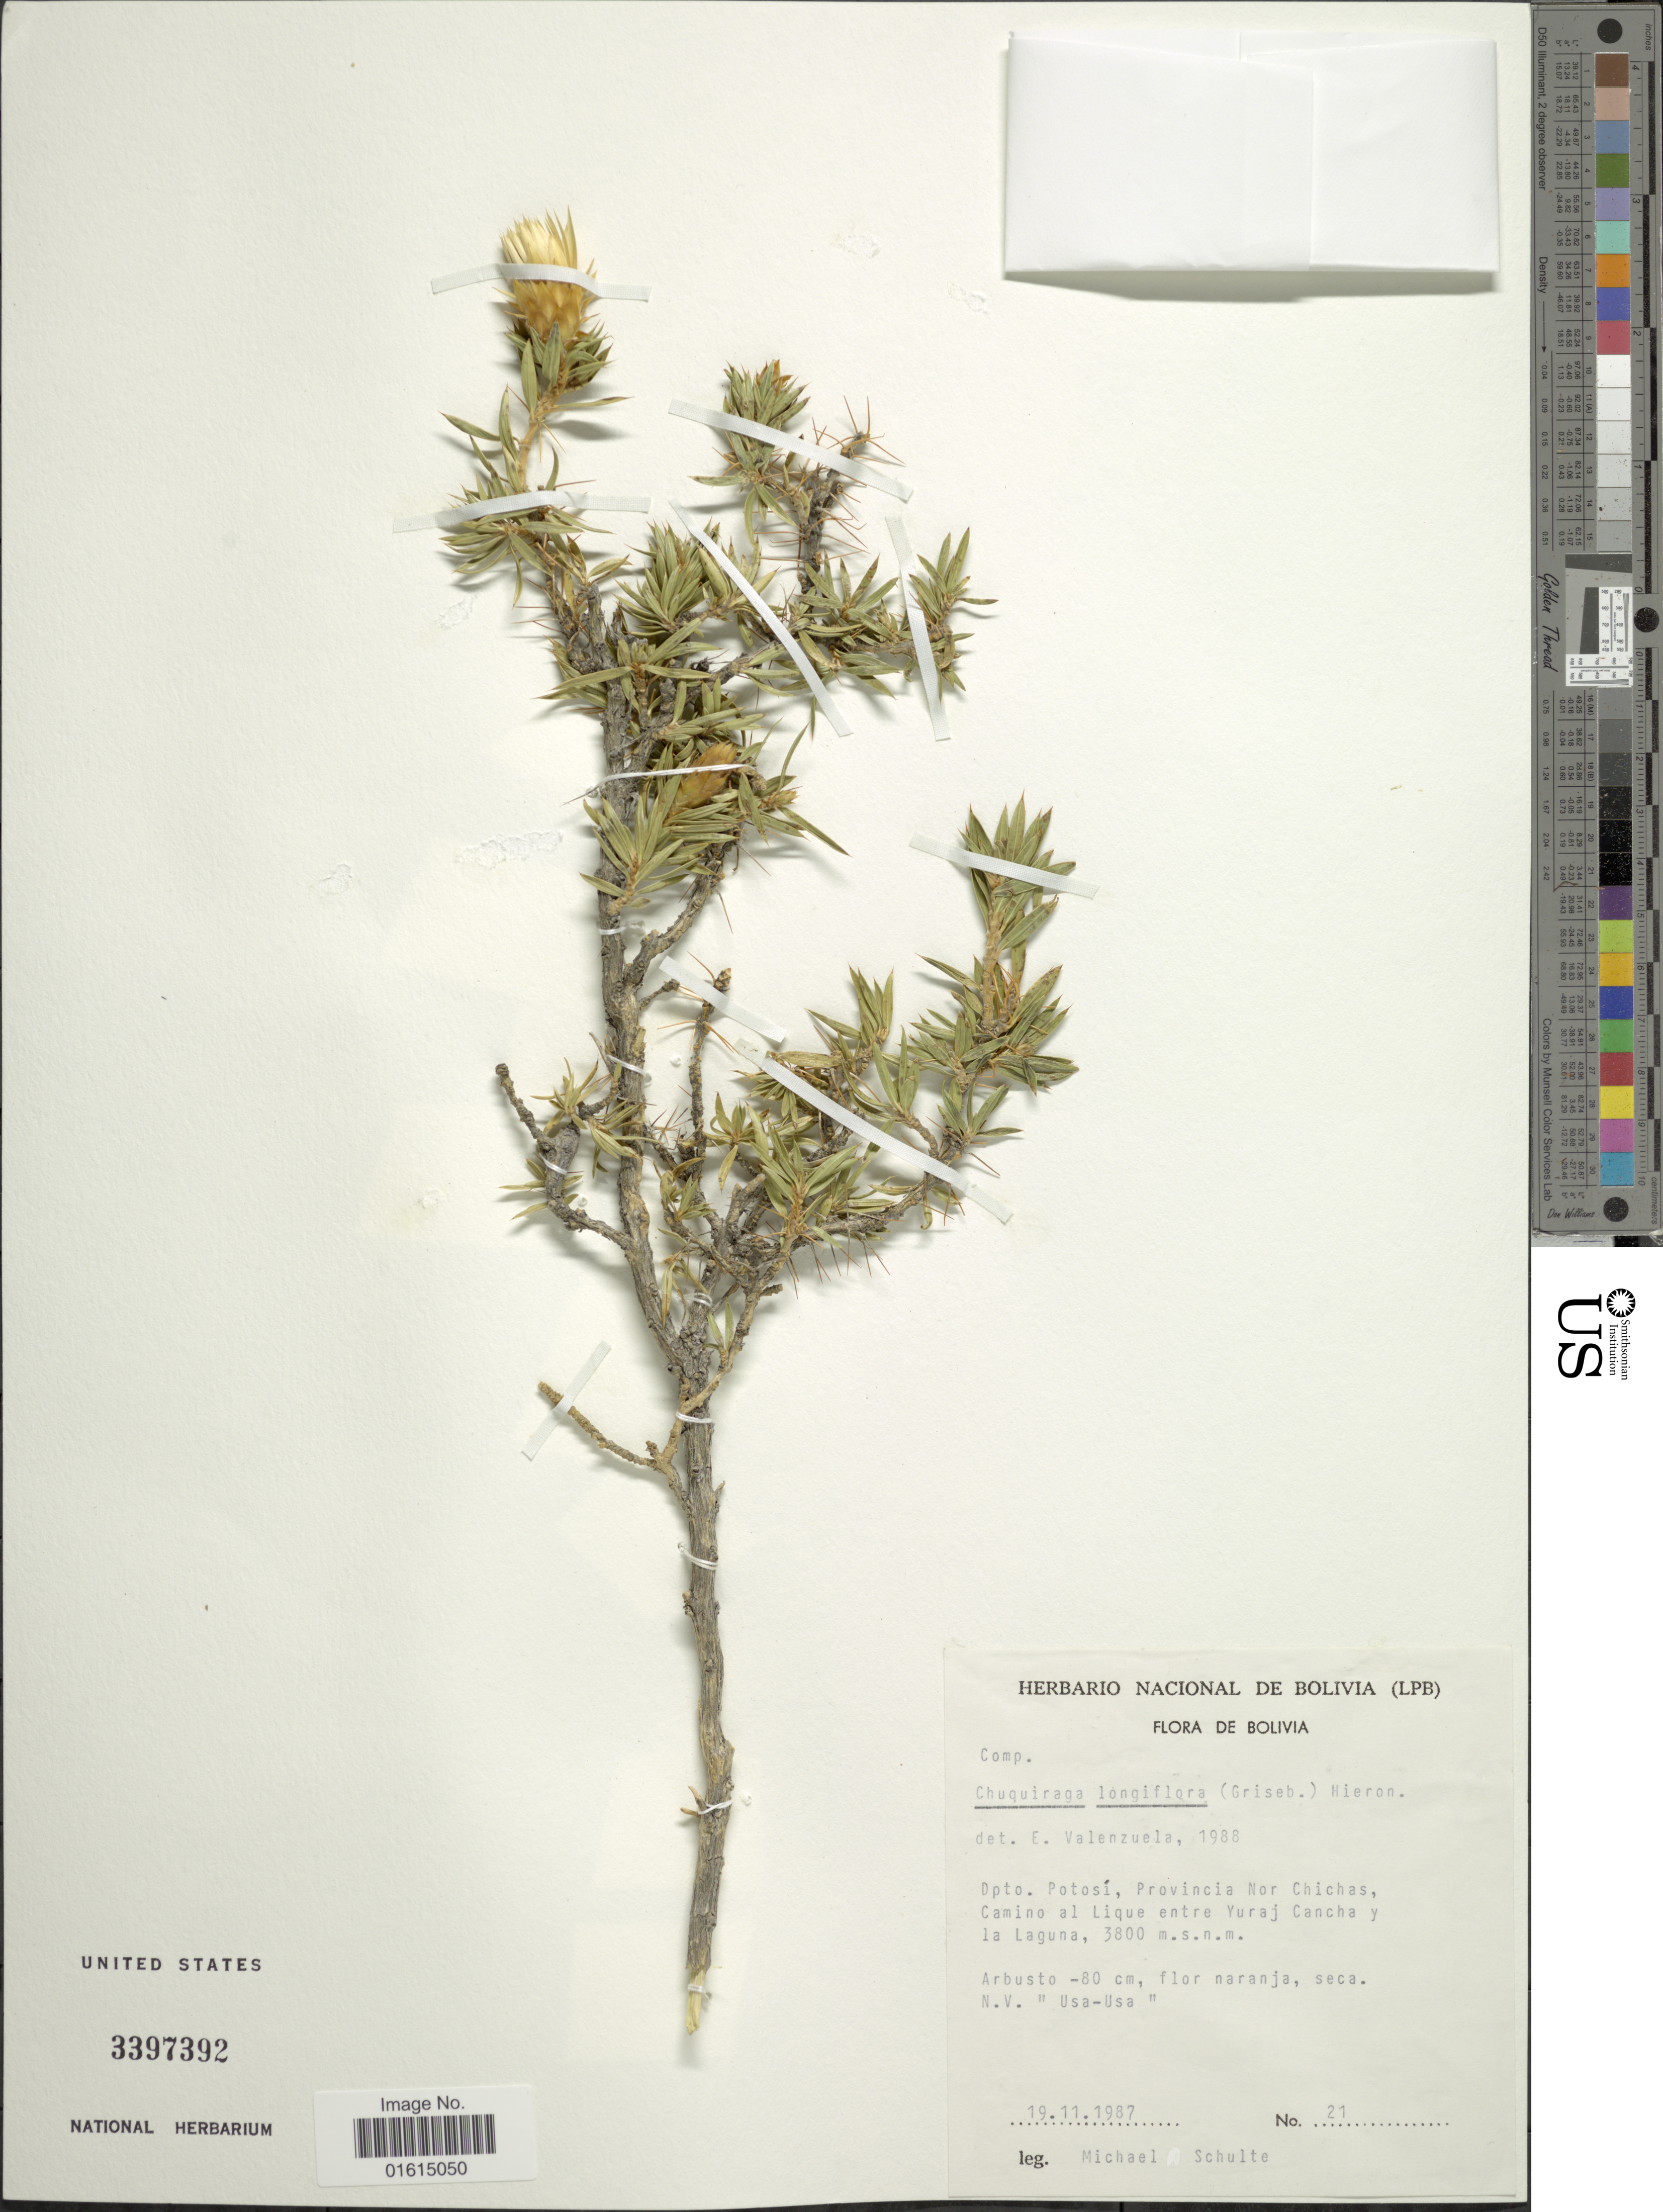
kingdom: Plantae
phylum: Tracheophyta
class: Magnoliopsida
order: Asterales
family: Asteraceae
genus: Chuquiraga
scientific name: Chuquiraga longiflora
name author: (Griseb.) Hieron.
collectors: M. Schulte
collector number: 21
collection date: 1987-11-19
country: Bolivia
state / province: Potosi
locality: Dpto. Potosi, Provincia Nor Chichas, Camino al Lique entre Yuraj Cancha y la Laguna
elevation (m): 3800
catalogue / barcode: US 3397392